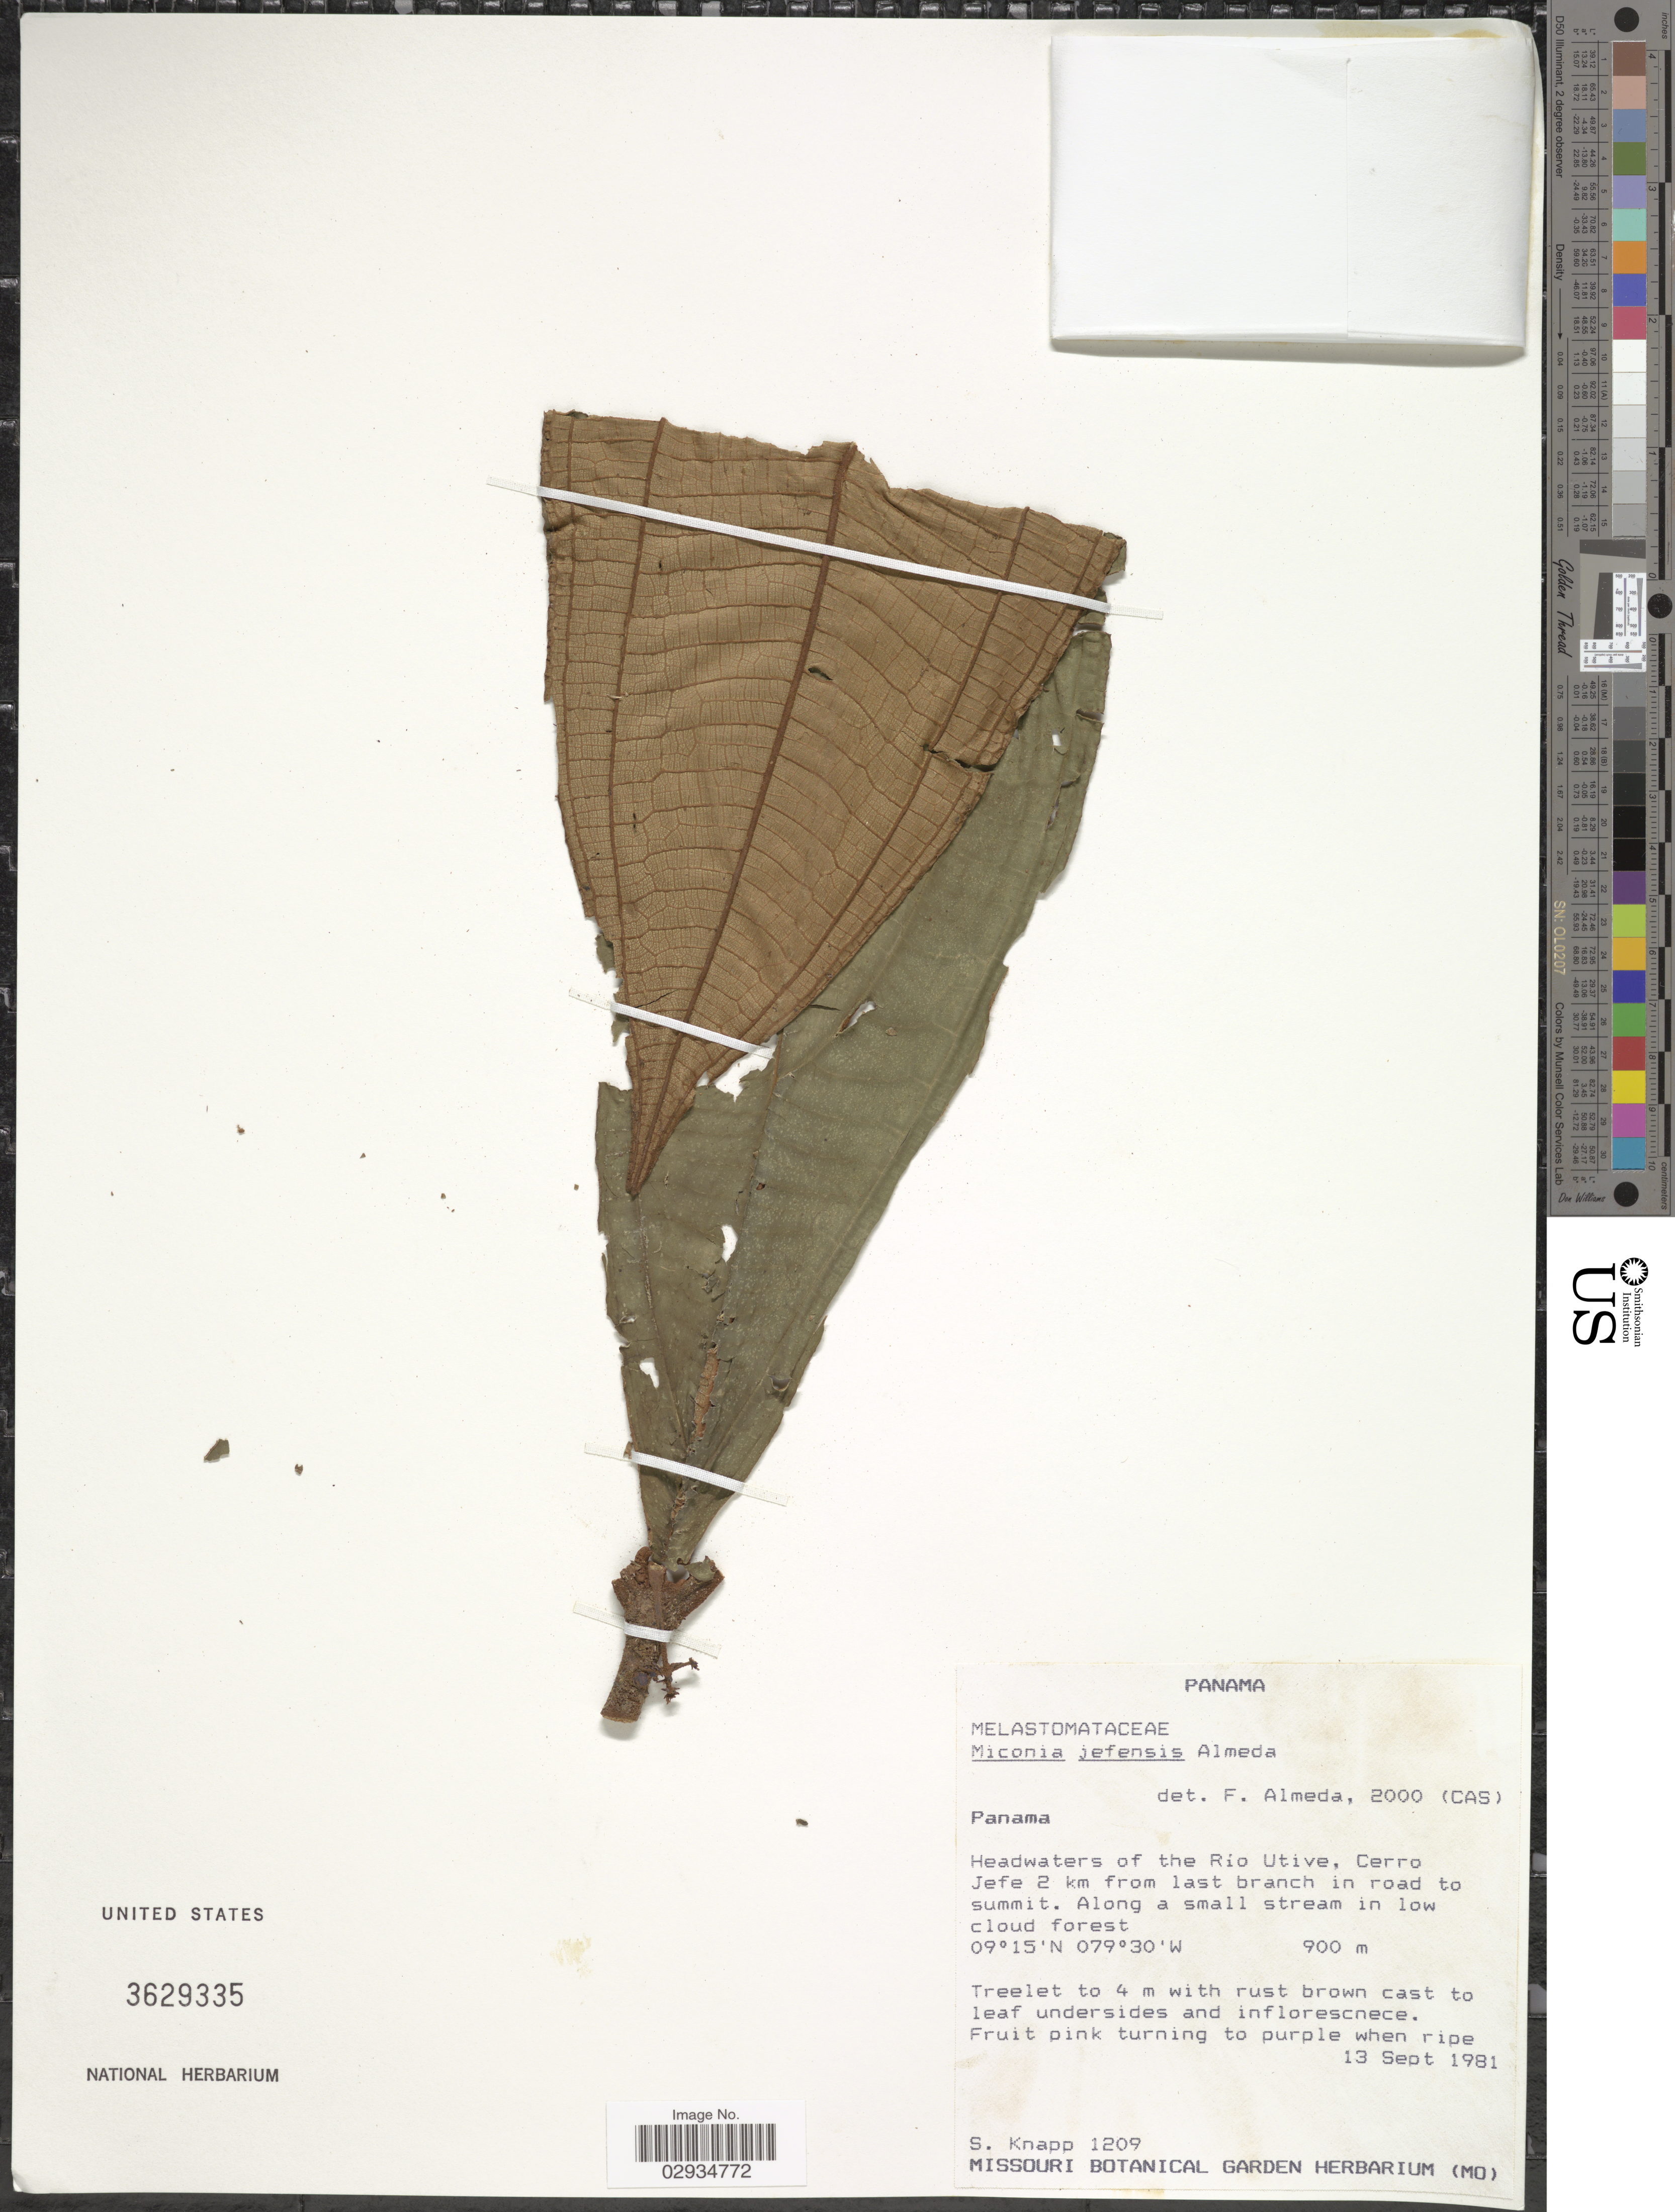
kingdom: Plantae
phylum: Tracheophyta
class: Magnoliopsida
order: Myrtales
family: Melastomataceae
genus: Miconia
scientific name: Miconia jefensis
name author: Almeda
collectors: S. Knapp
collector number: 1209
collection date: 1981-09-13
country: Panama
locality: Headwaters of the Río Utive, Cerro Jefe 2 km from last branch in road to summit.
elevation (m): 900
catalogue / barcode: US 3629335